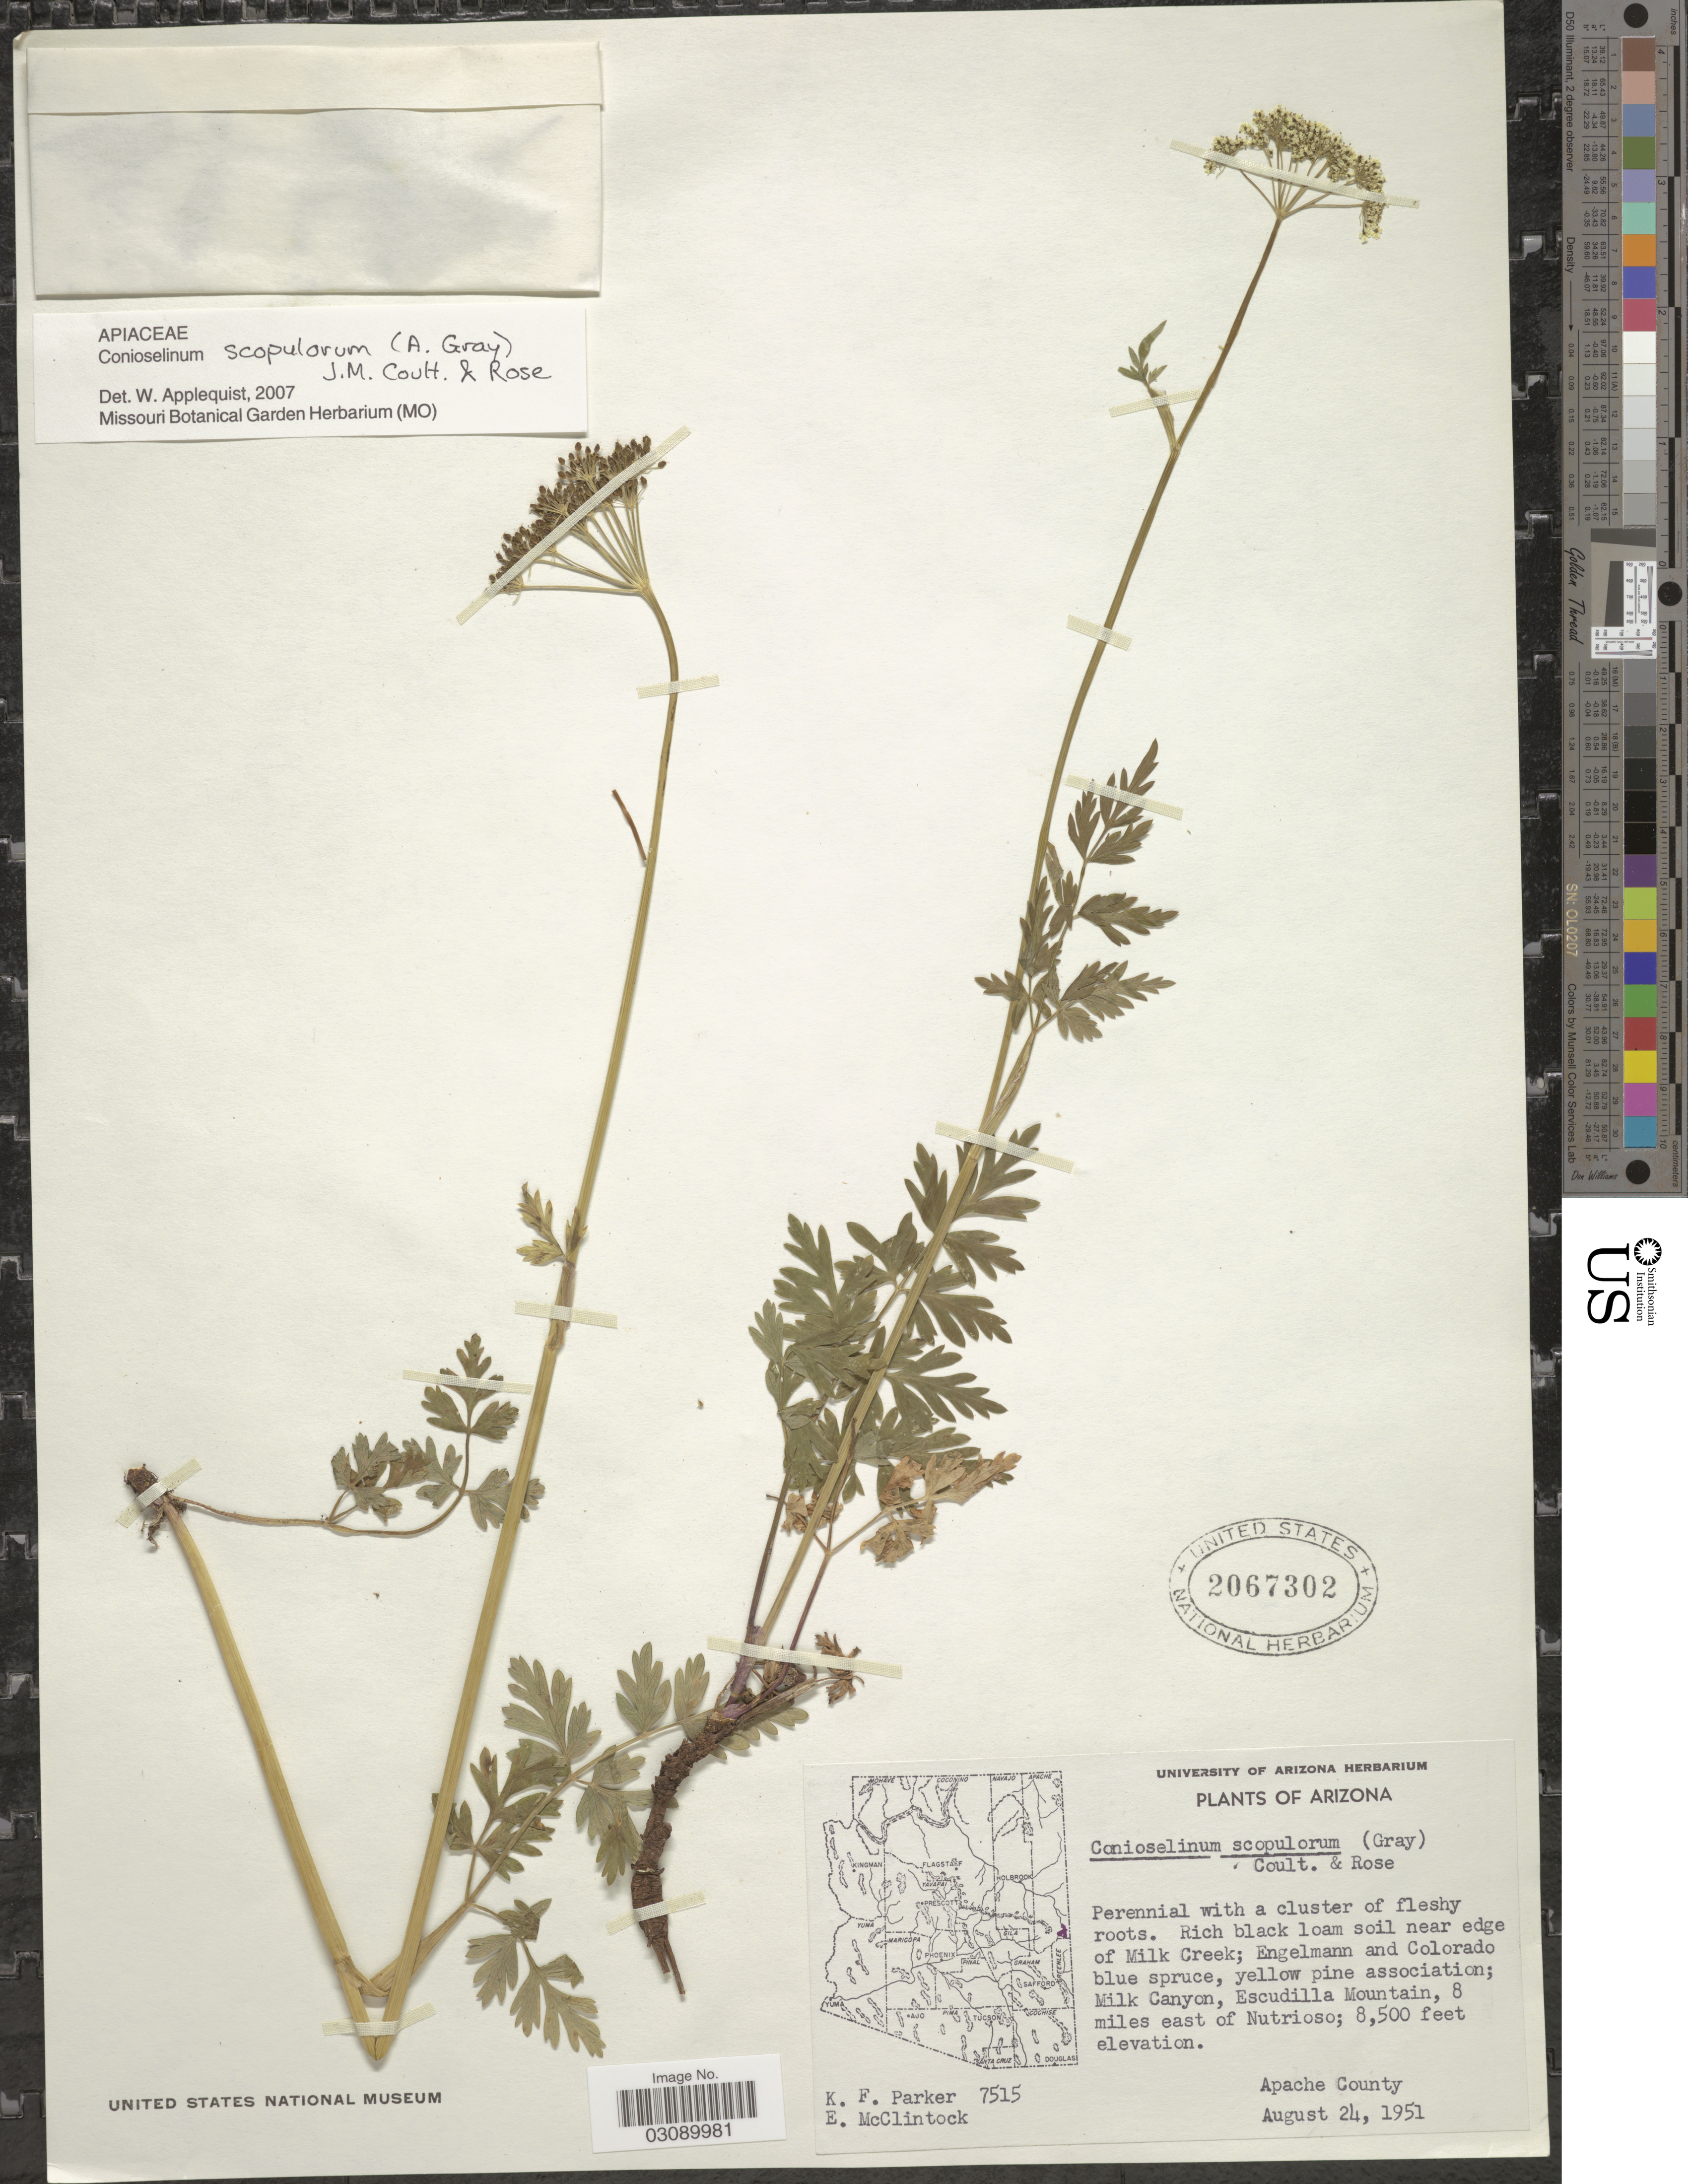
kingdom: Plantae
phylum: Tracheophyta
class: Magnoliopsida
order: Apiales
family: Apiaceae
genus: Conioselinum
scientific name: Conioselinum scopulorum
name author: (A. Gray) J.M. Coult. & Rose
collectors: K. F. Parker & E. McClintock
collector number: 7515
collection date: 1951-08-24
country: United States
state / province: Arizona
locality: Near edge of Milk Creek; Engelmann and Colorado blue spruce, yellow pine association; Milk Canyon, Escudilla Mountain, 8 miles east of Nutrioso. Apache County.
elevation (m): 2591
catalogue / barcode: US 2067302